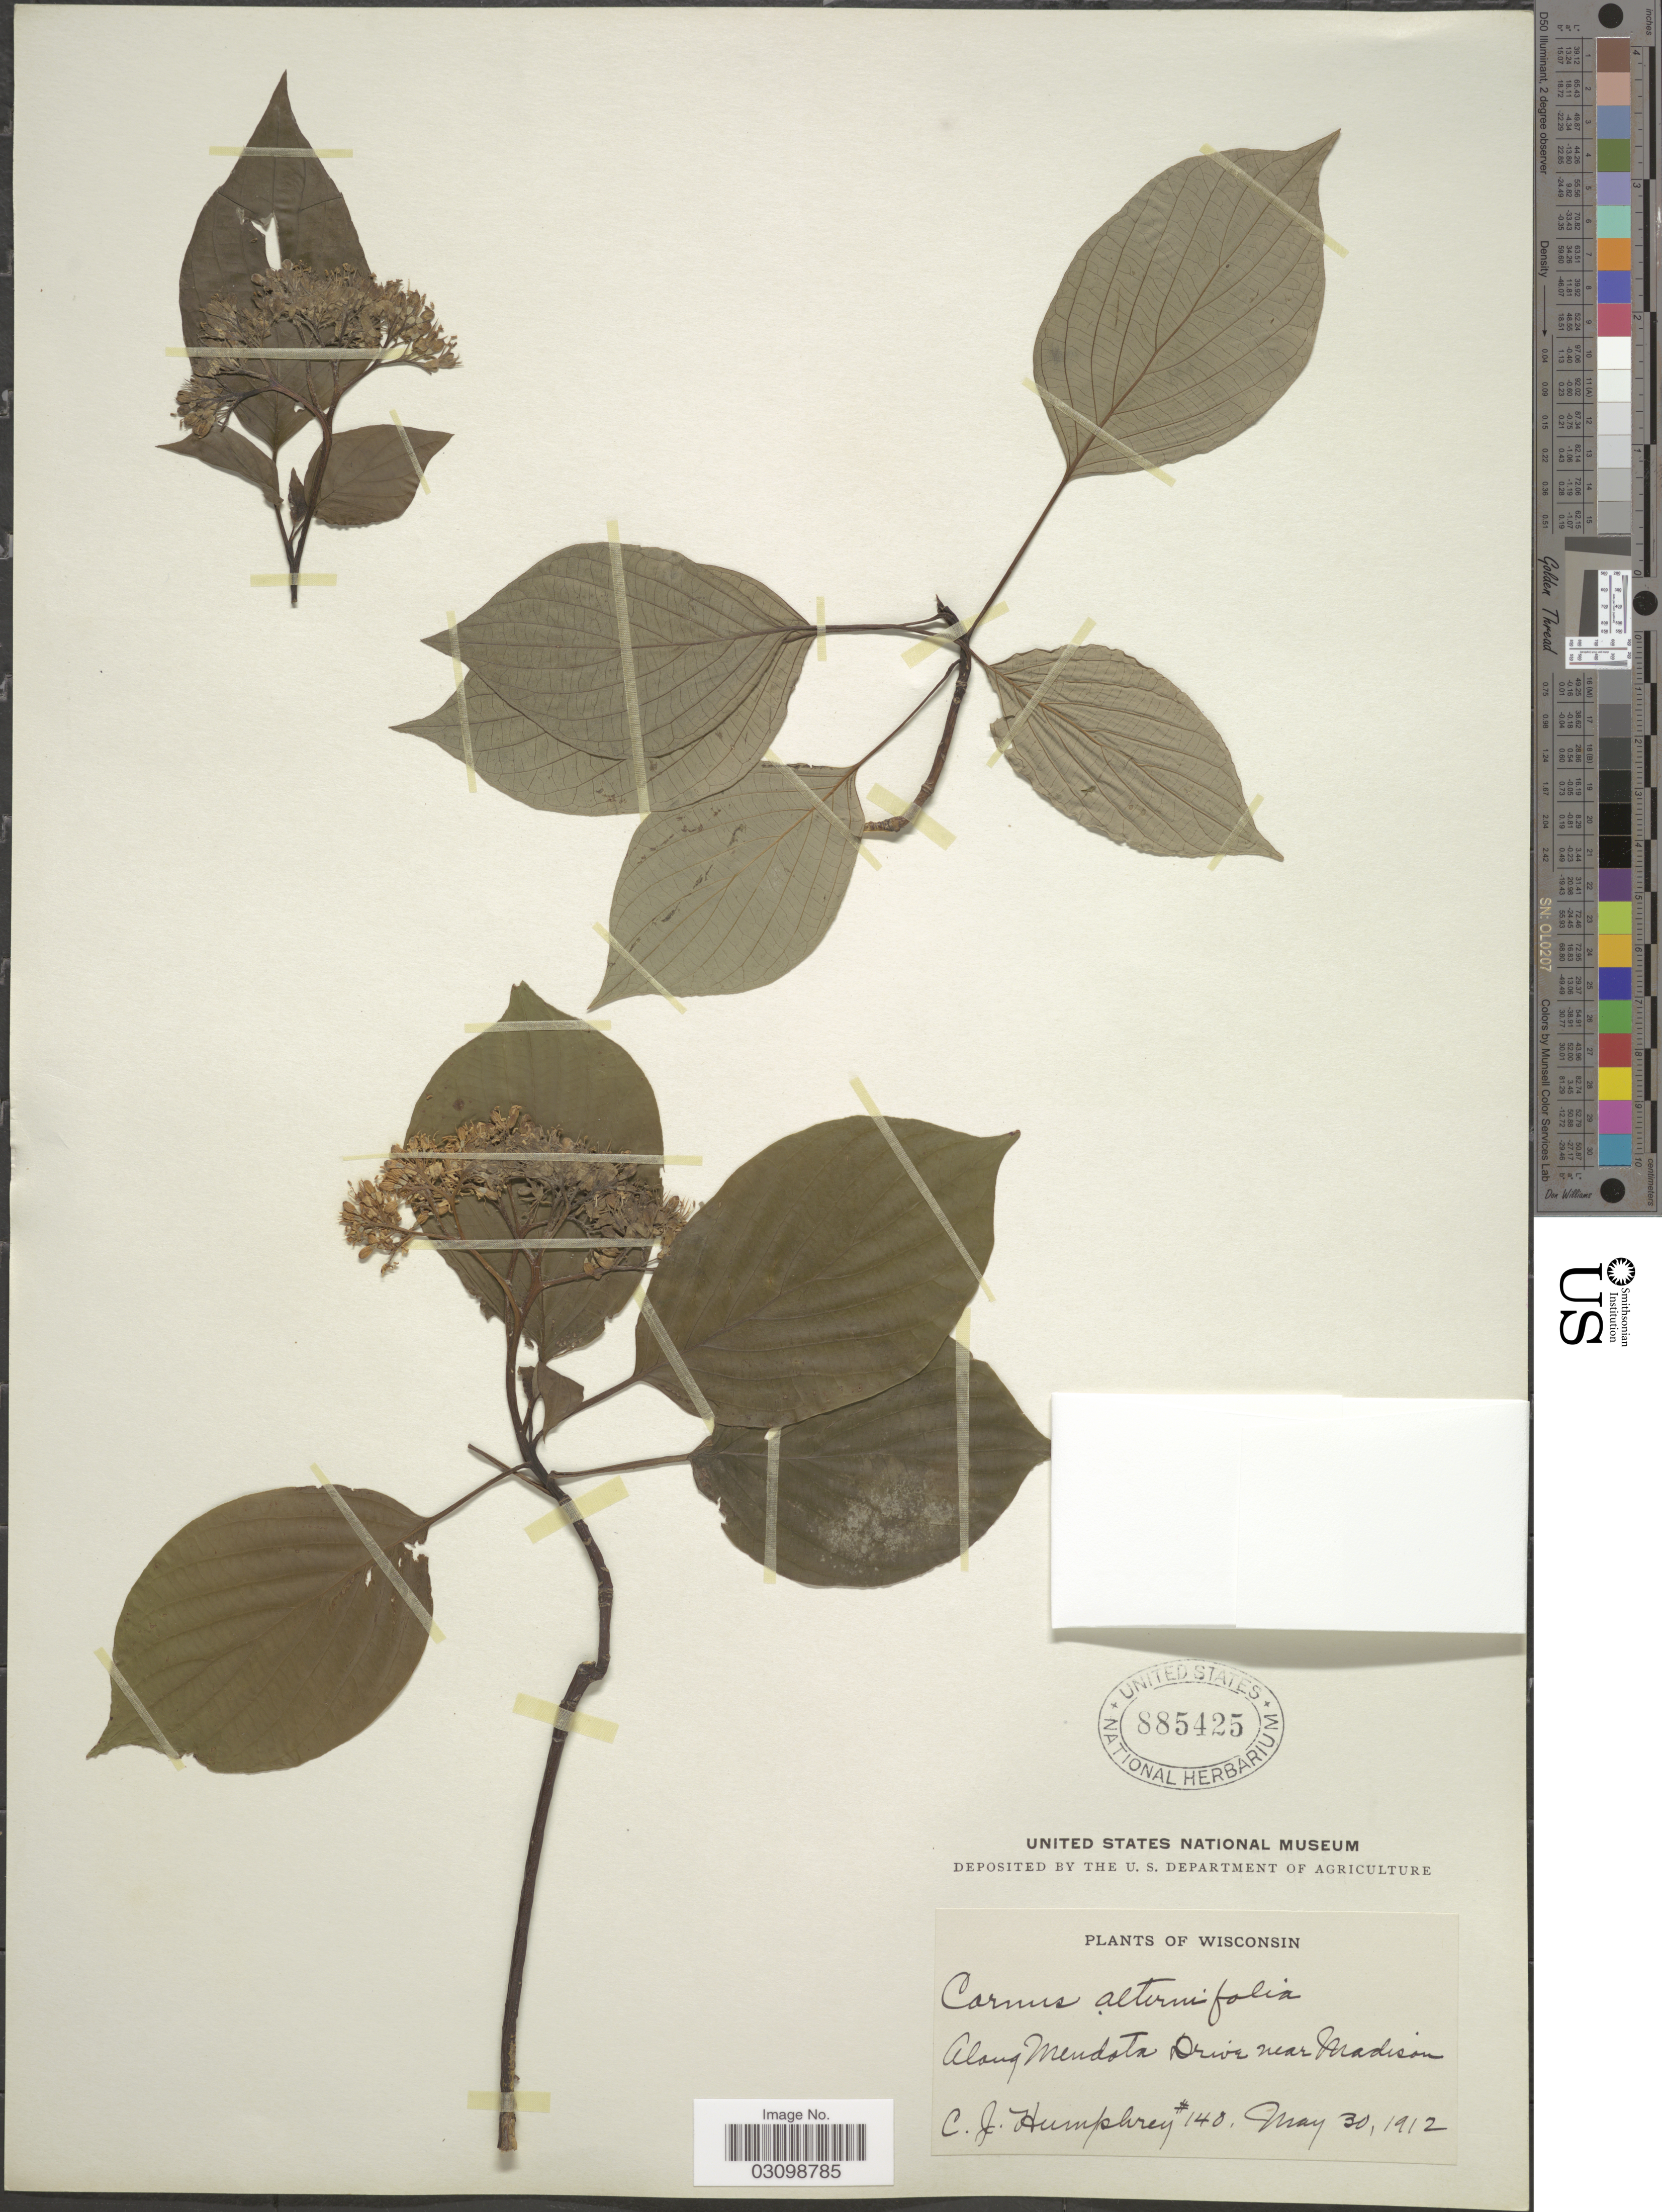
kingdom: Plantae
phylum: Tracheophyta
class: Magnoliopsida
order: Cornales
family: Cornaceae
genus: Cornus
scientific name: Cornus alternifolia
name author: L.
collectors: C. Humphrey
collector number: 140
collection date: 1912-05-30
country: United States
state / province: Wisconsin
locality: Along Mendota Drive near Madison.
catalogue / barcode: US 885425